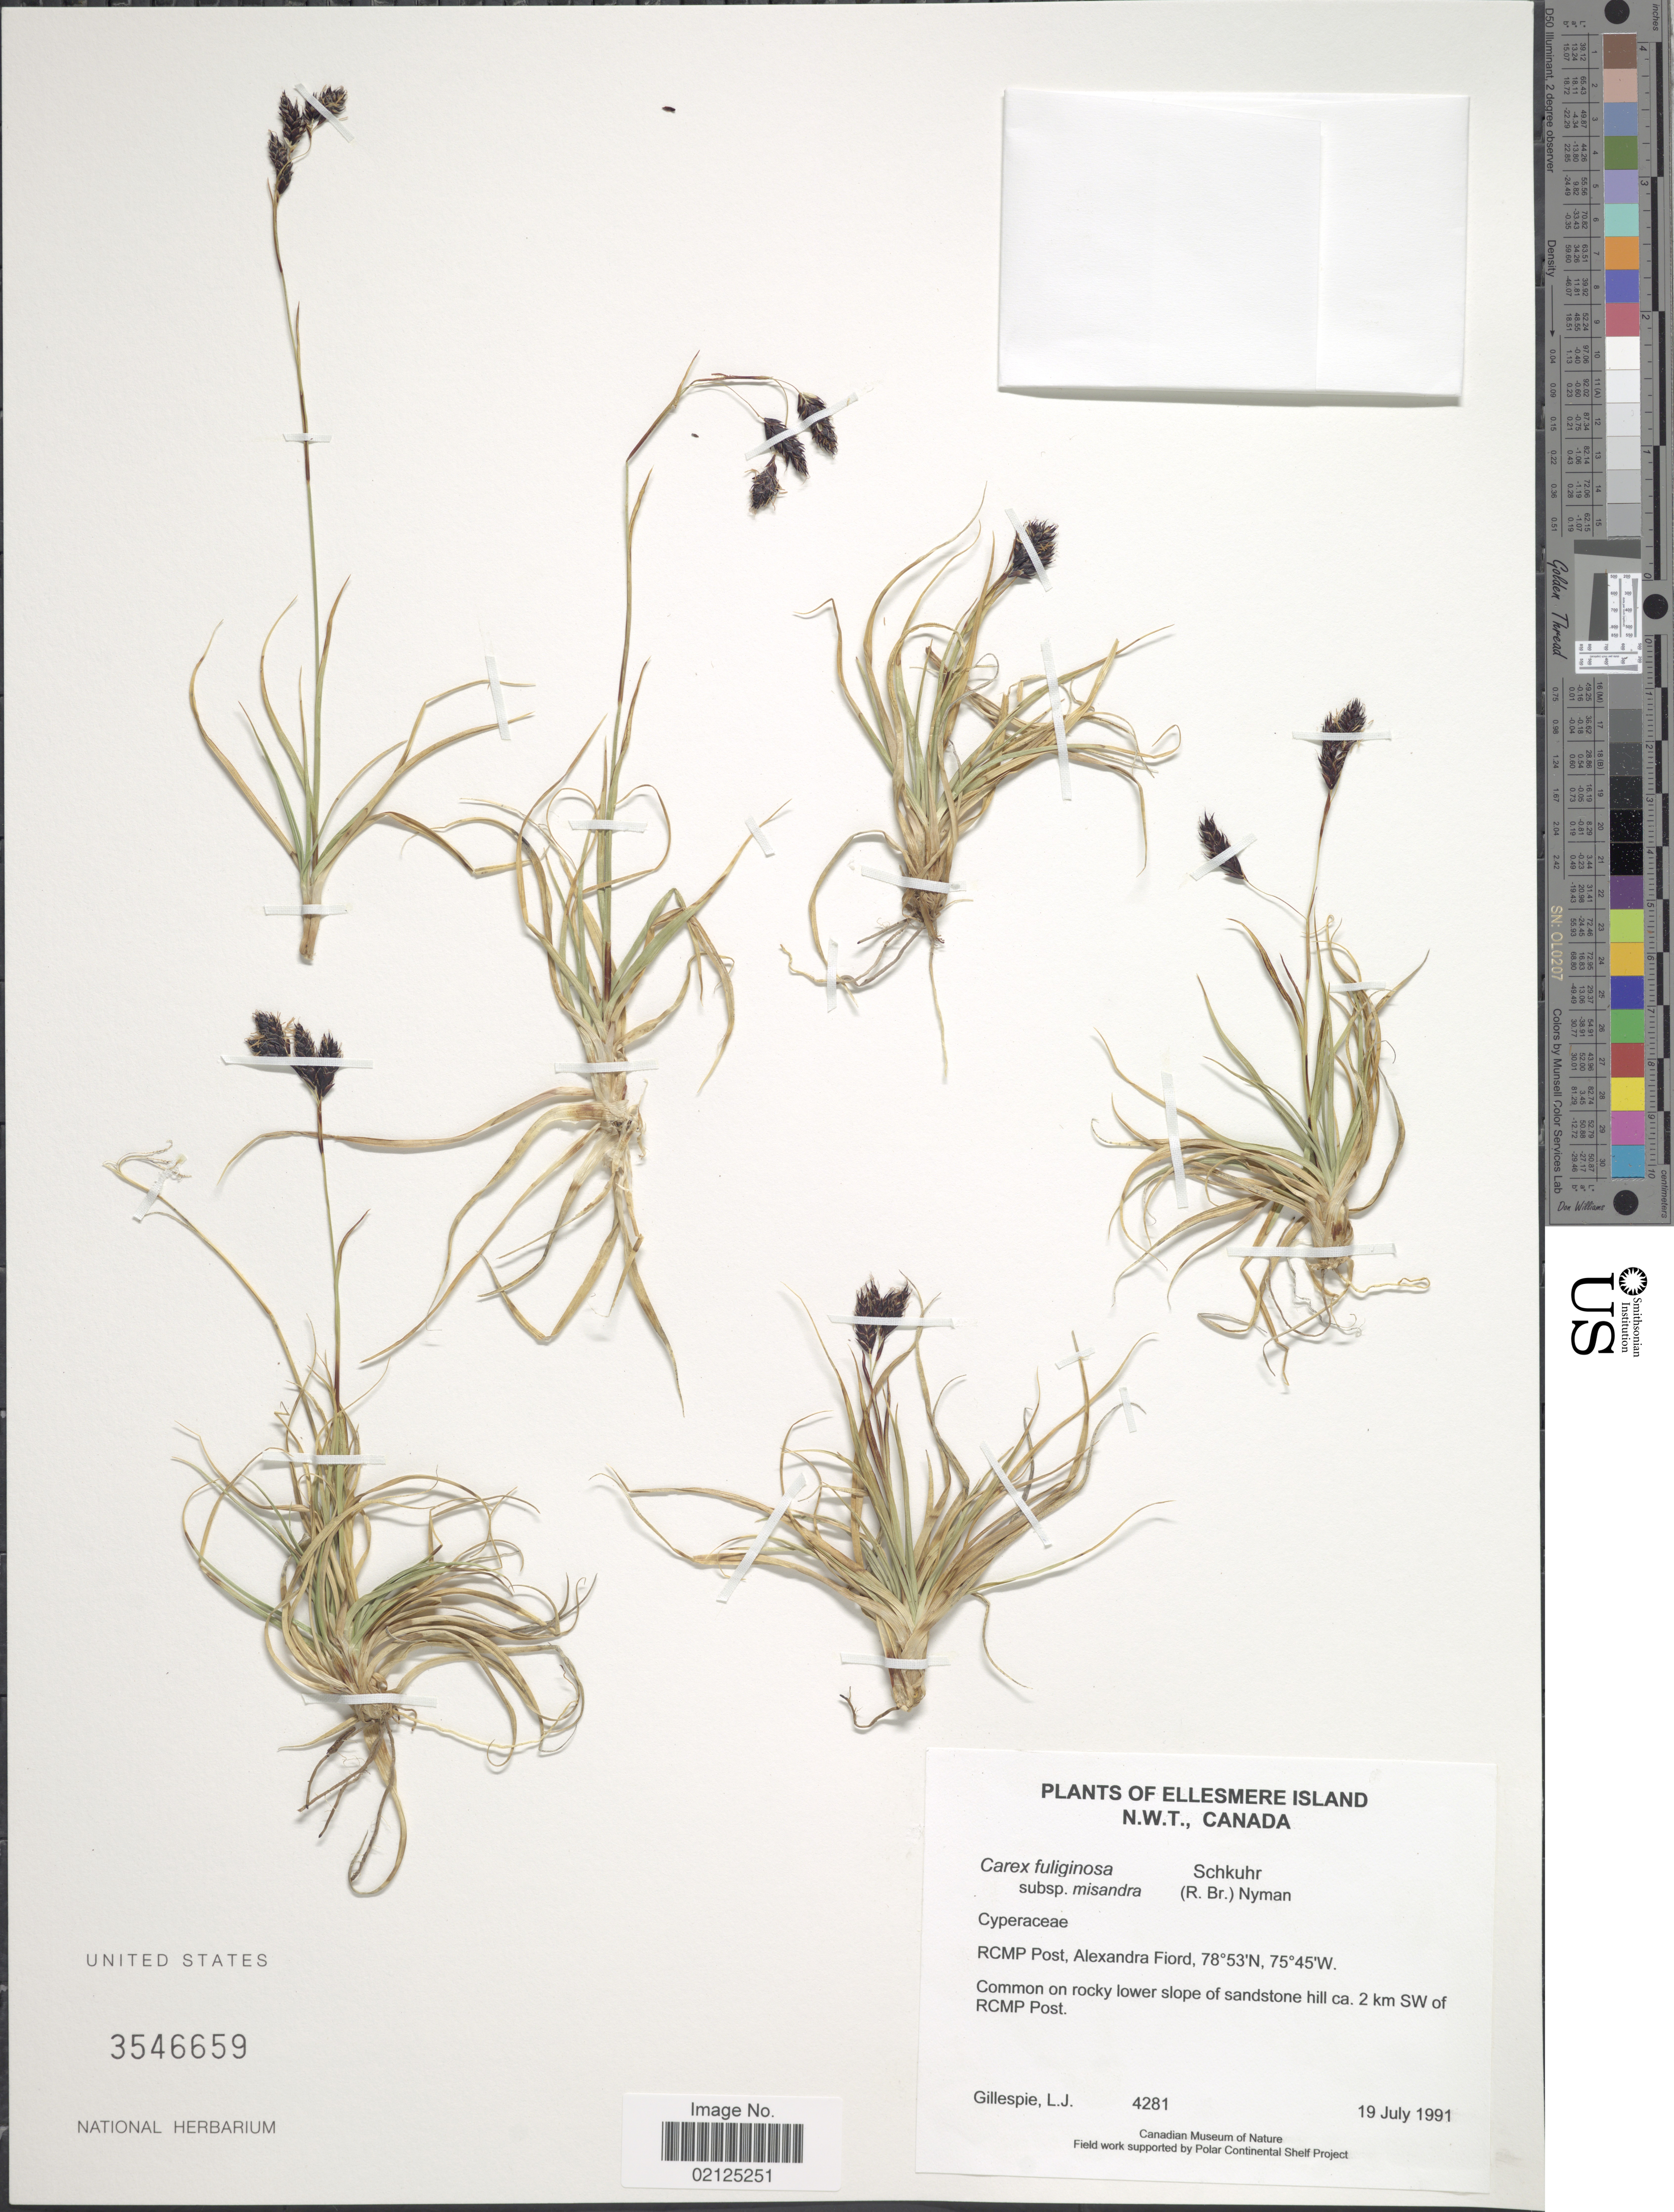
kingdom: Plantae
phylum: Tracheophyta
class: Liliopsida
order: Poales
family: Cyperaceae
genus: Carex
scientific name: Carex fuliginosa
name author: Schkuhr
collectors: L. Gillespie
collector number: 4281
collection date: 1991-07-19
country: Canada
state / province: Northwest Territories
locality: Ellesmere Island, RCMP Post, Alexandra Fiord. Common on rocky lower slope of sandstone hill ca. 2 km SW of RCMP Post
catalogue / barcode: US 3546659